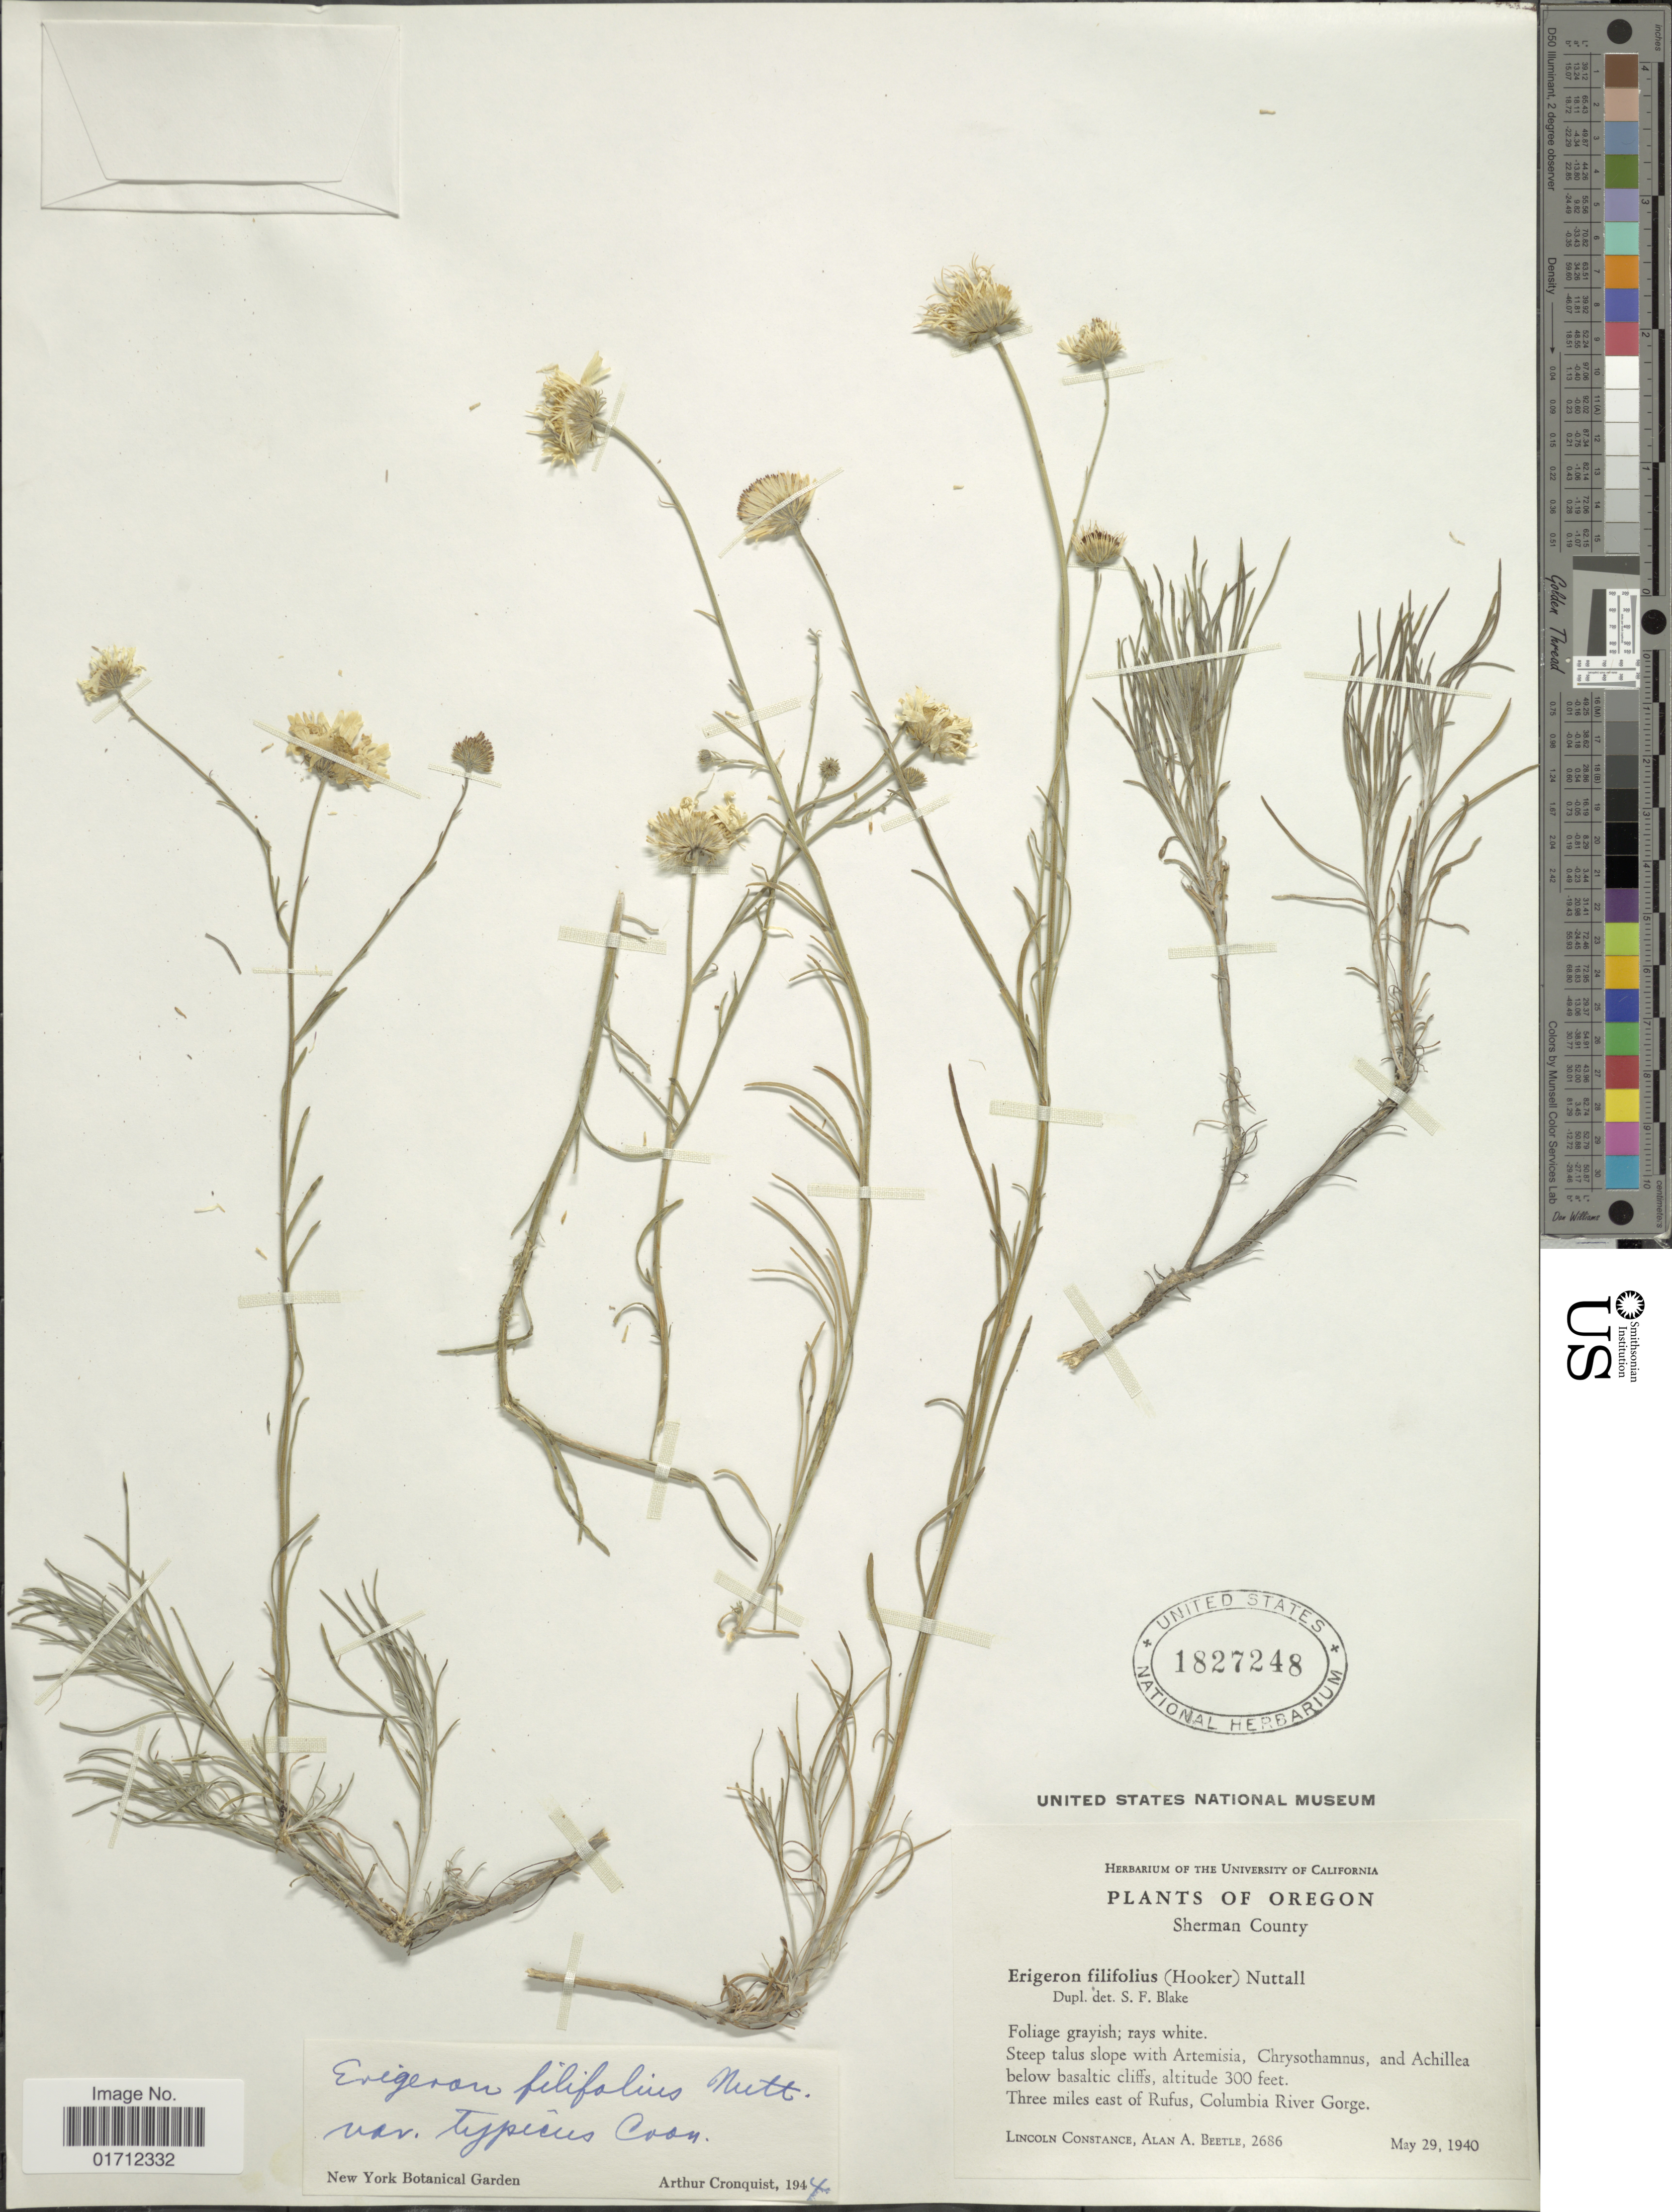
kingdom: Plantae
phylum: Tracheophyta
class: Magnoliopsida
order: Asterales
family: Asteraceae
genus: Erigeron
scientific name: Erigeron filifolius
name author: (Hook.) Nutt.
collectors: L. Constance & A. A. Beetle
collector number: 2686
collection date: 1940-05-29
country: United States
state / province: Oregon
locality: Sherman, County, three miles east of Rufus, Columbia River Gorge.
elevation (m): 91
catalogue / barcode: US 1827248